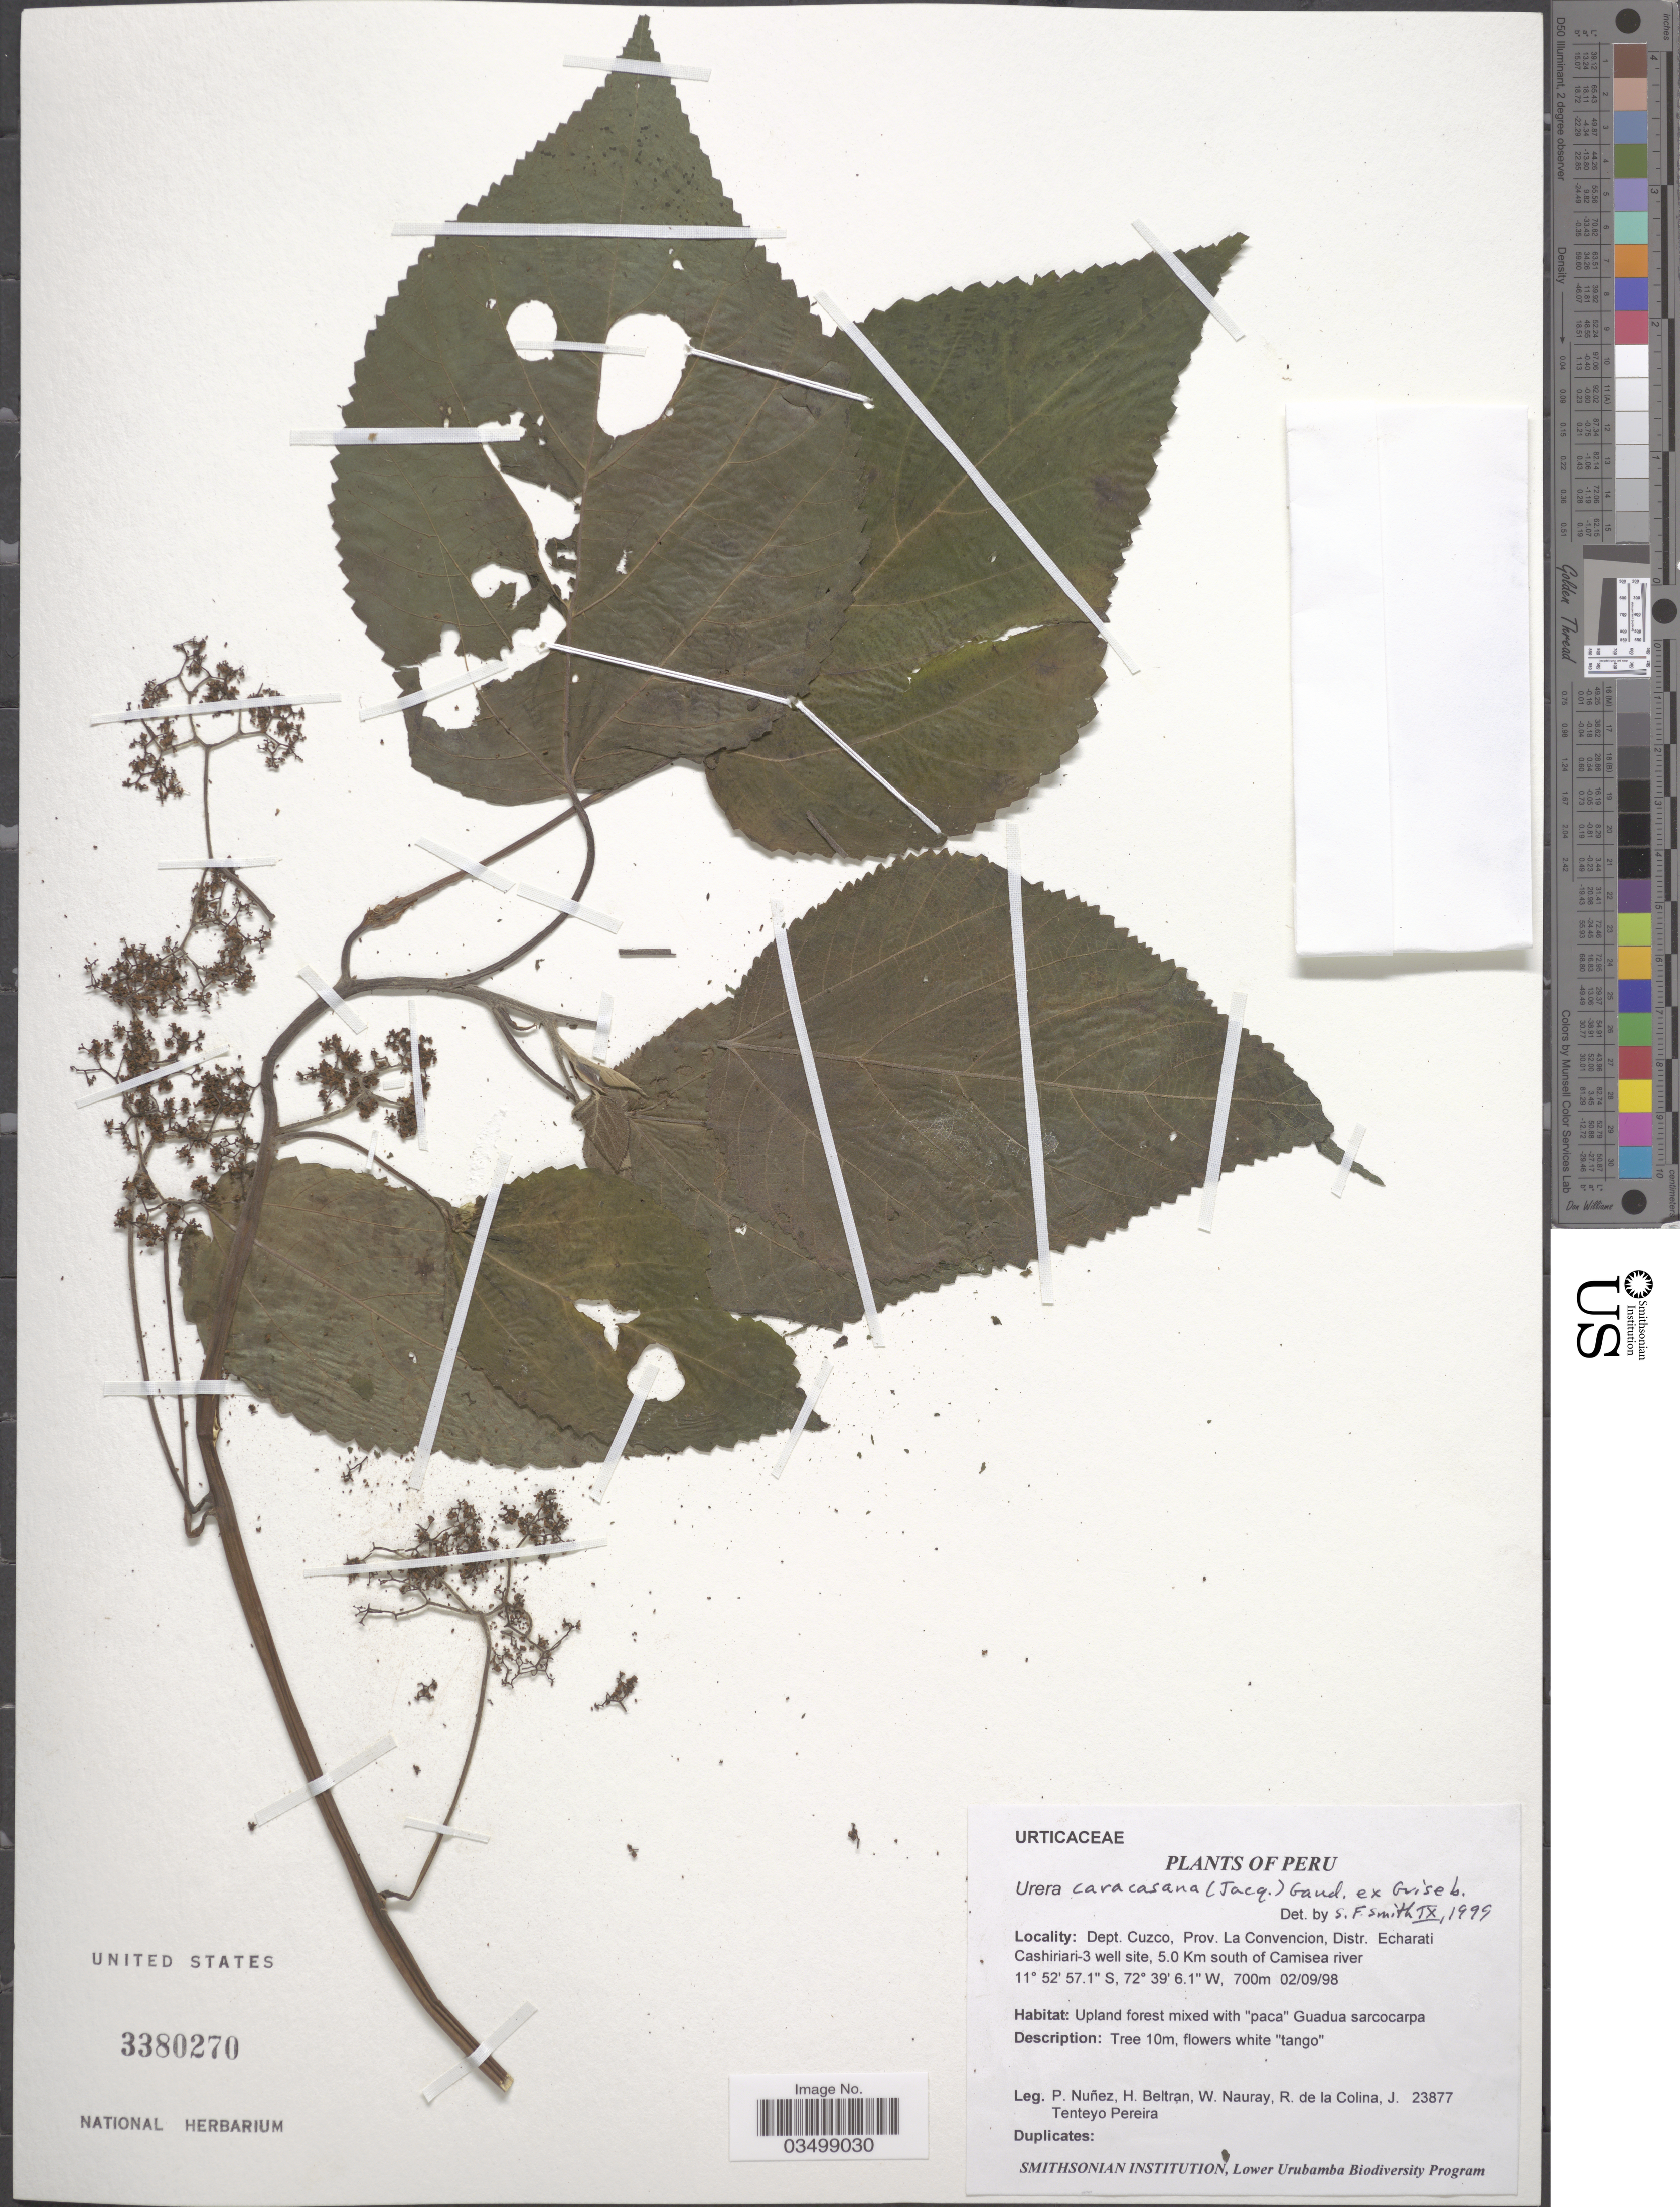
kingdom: Plantae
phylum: Tracheophyta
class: Magnoliopsida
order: Rosales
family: Urticaceae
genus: Urera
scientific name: Urera caracasana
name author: (Jacq.) Gaudich. ex Griseb.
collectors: P. Nuñez V., H. Beltran, W. Nauray, R. de La Colina & J. T. Pereira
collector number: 23877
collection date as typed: Transcribed d/m/y: 2/9/98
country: Peru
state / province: Cusco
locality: Dept. Cuzco, Prov. La Convencion, Distr. Echarati Cashiriari-3 well site, 5.0 Km south of Camisea river.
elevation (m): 700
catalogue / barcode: US 3380270